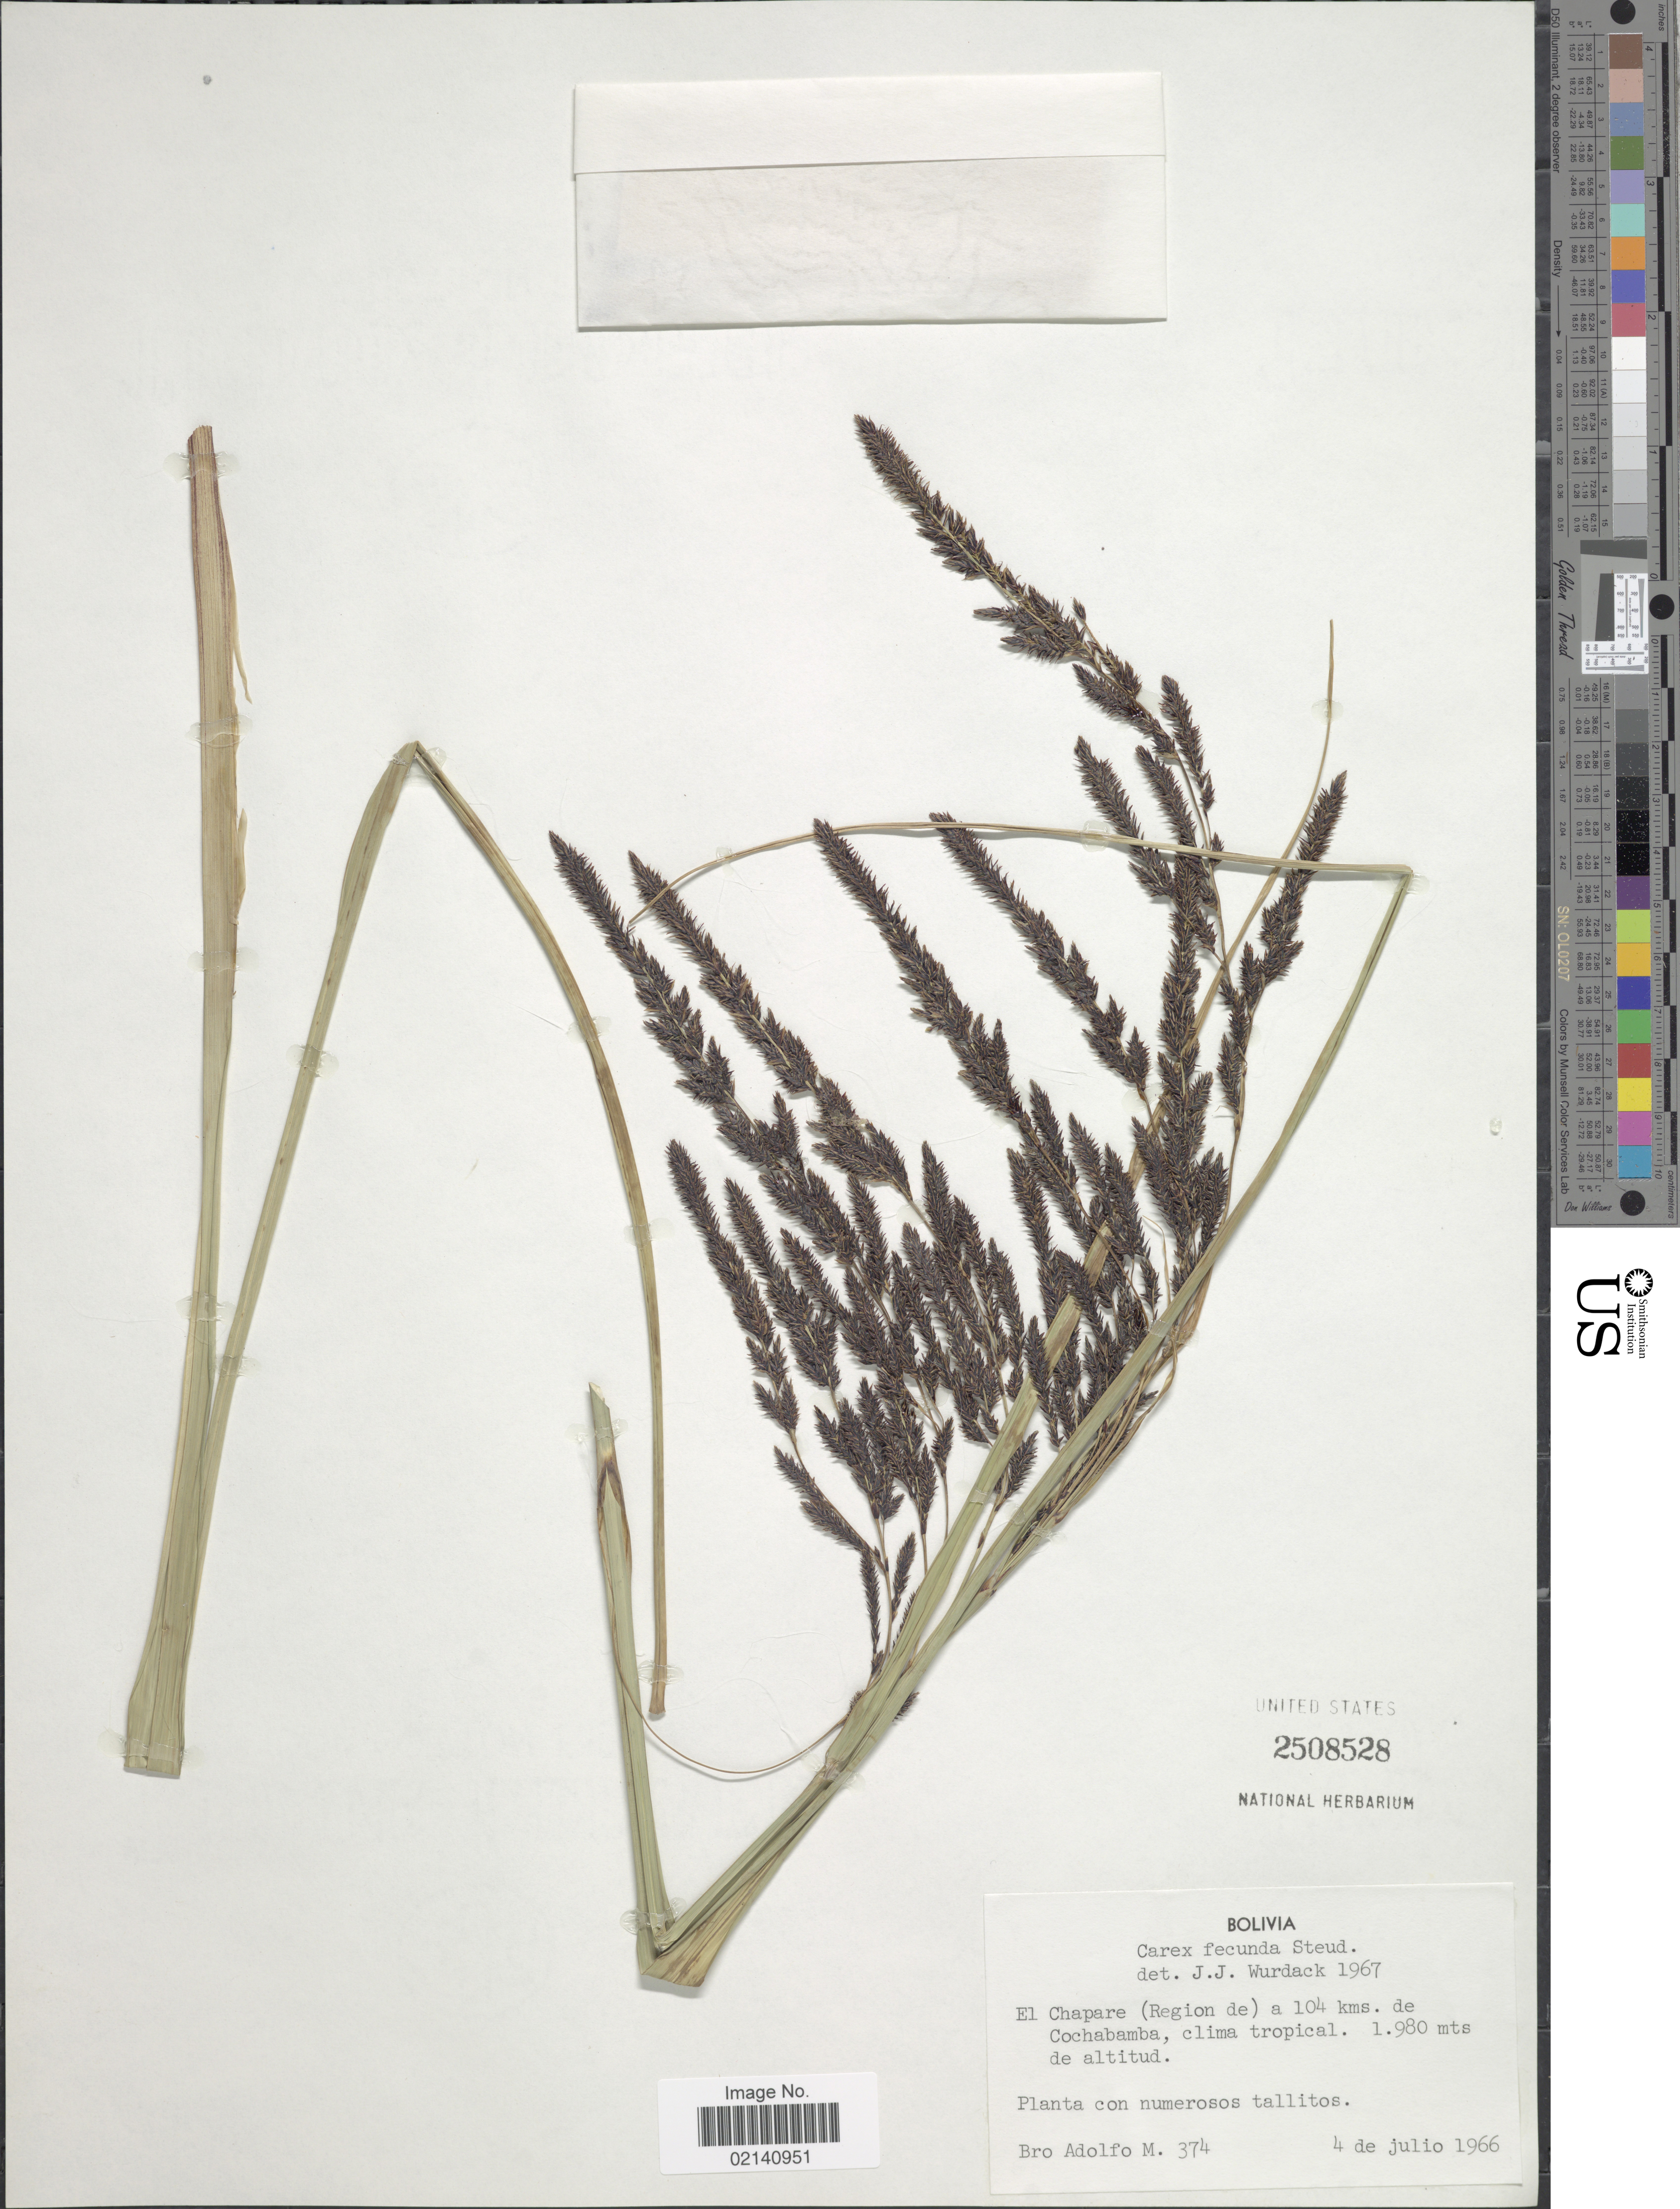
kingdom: Plantae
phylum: Tracheophyta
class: Liliopsida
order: Poales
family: Cyperaceae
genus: Carex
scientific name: Carex fecunda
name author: Steud.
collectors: Bro. Adolfo M.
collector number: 374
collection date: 1966-07-04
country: Bolivia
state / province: Cochabamba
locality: El Chapare (Region de) a 104 kms. de Cochabamba, clima tropical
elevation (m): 1980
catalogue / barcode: US 2508528